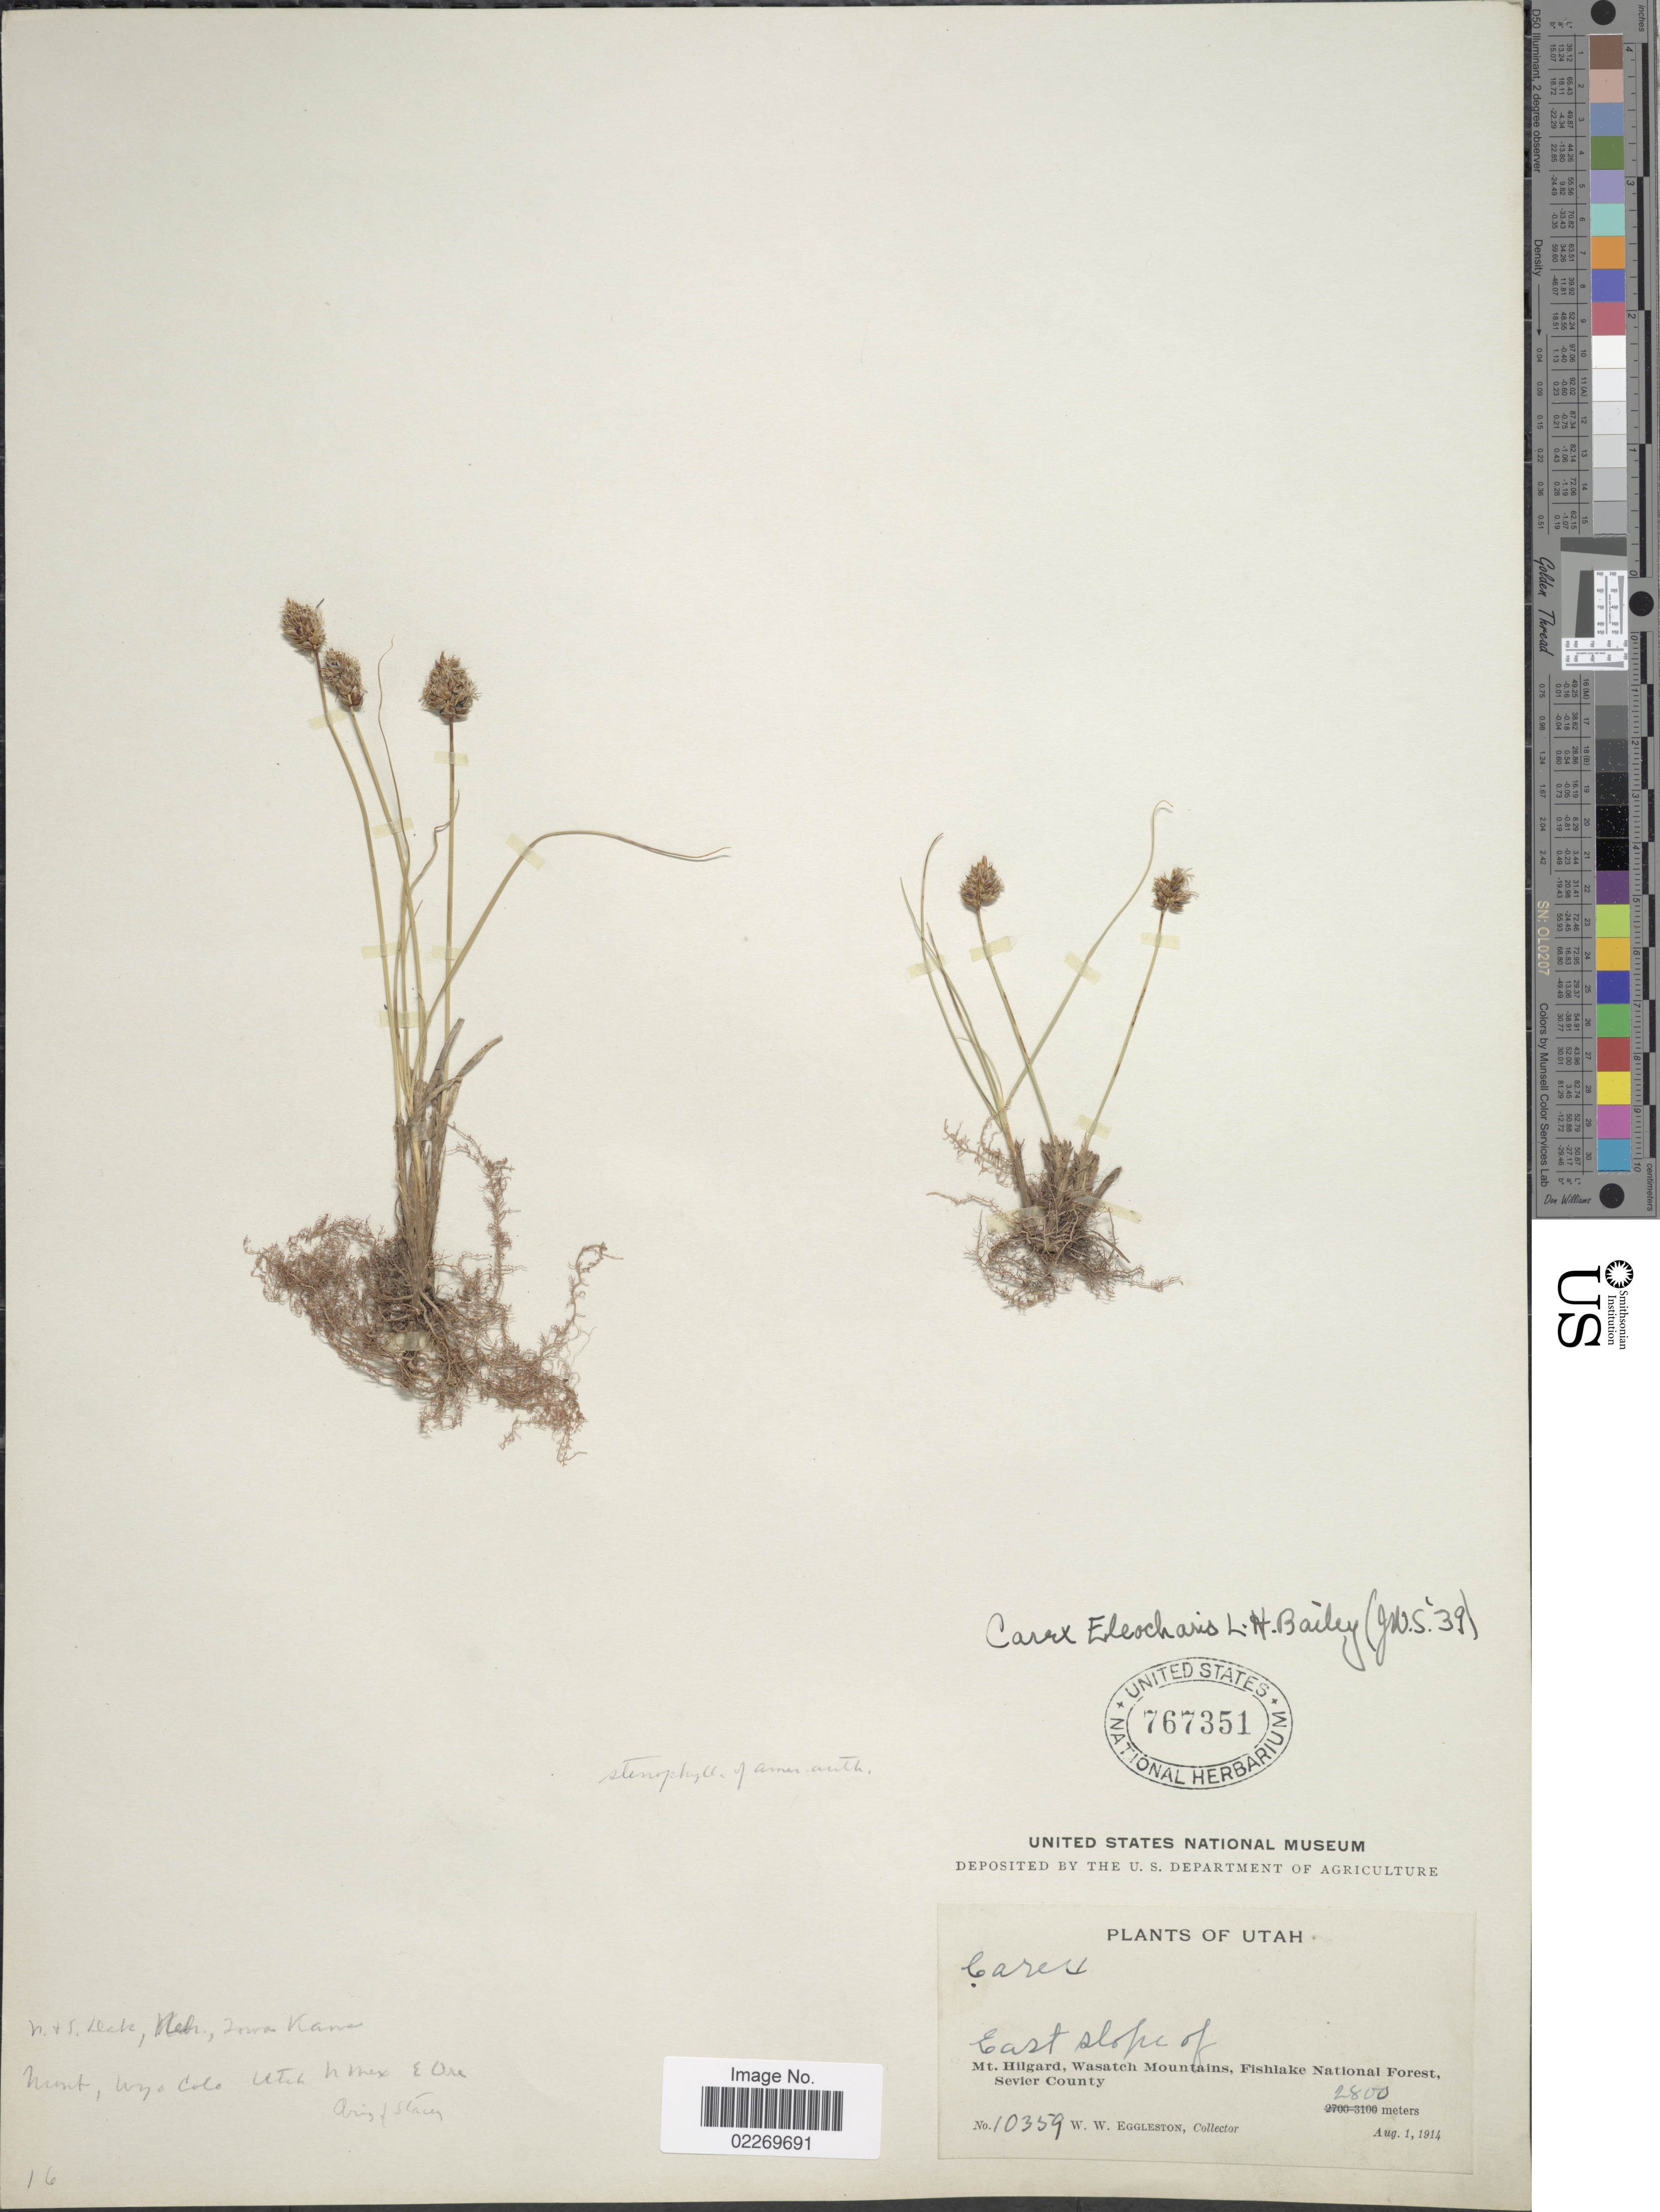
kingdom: Plantae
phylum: Tracheophyta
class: Liliopsida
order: Poales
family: Cyperaceae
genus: Carex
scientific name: Carex eleocharis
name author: L.H. Bailey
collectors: W. W. Eggleston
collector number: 10359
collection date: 1914-08-01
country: United States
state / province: Utah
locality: East slope of Mt. Hilgard, Wasatch Mountains, Fishlake National Forest, Sevier County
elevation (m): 2800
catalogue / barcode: US 767351